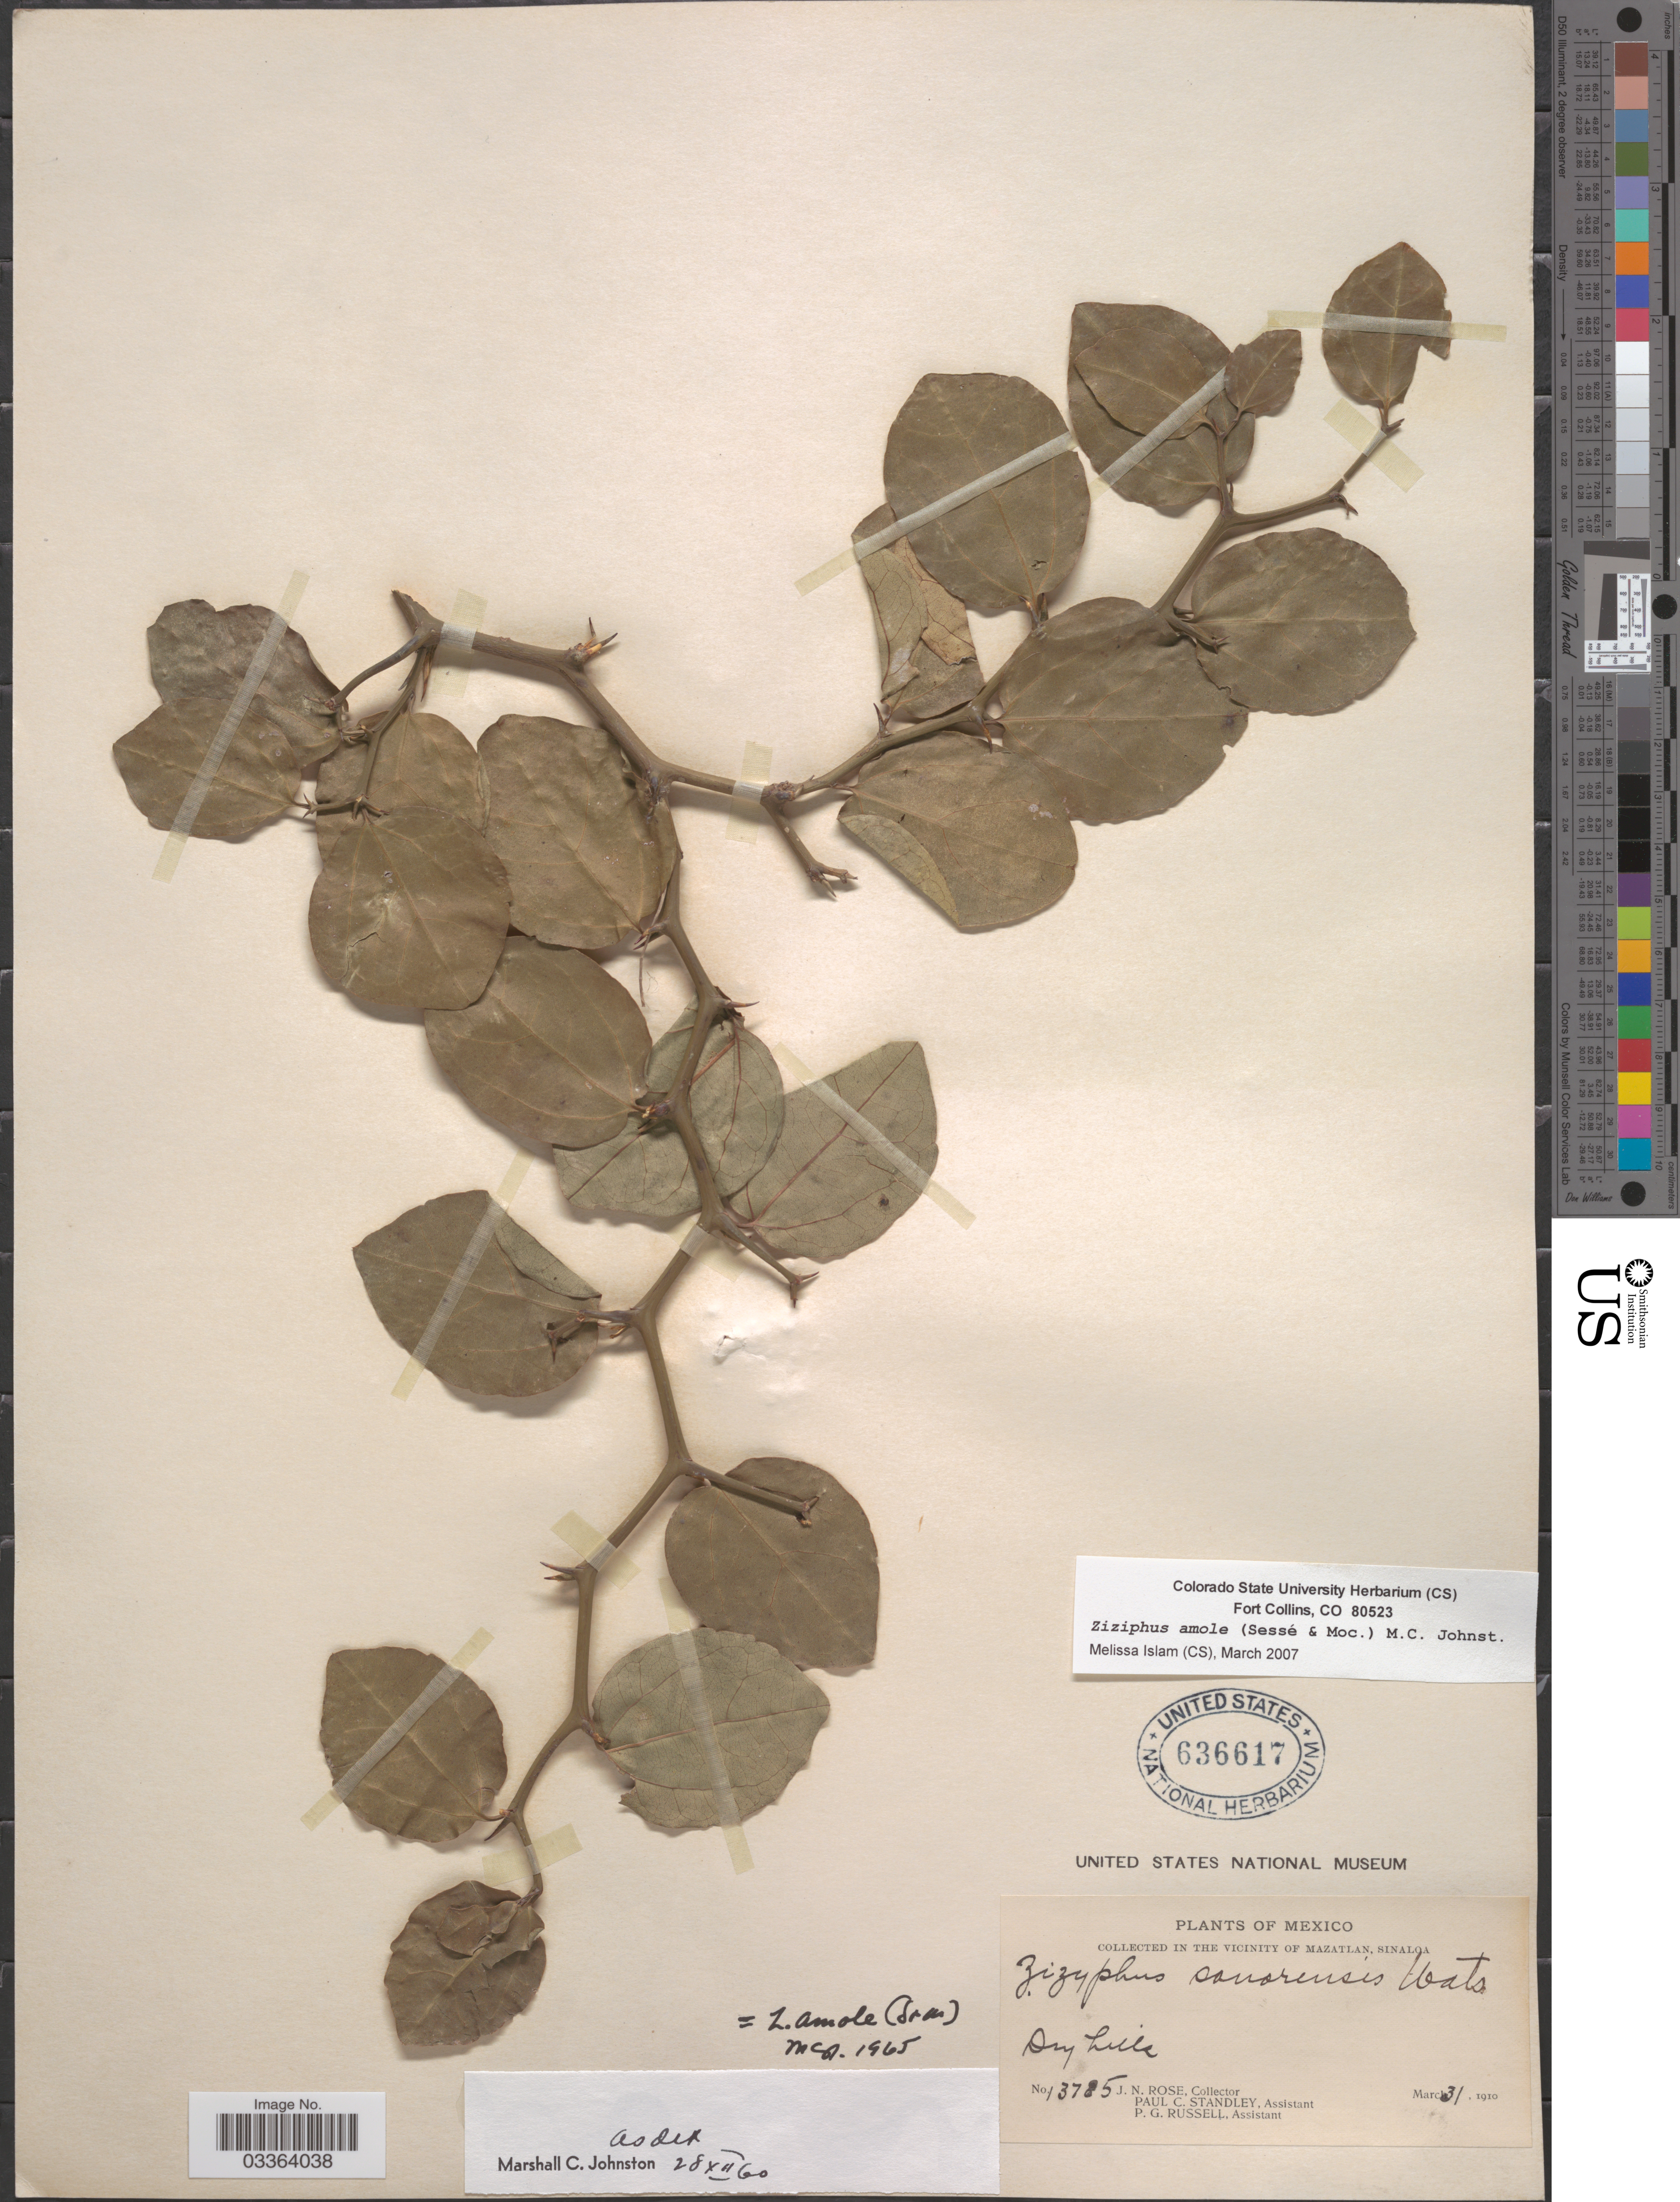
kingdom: Plantae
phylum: Tracheophyta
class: Magnoliopsida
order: Rosales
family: Rhamnaceae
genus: Sarcomphalus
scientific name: Sarcomphalus amole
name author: (Sessé & Moc.) Hauenschild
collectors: J. N. Rose, P. C. Standley & P. G. Russell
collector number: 13785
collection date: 1910-03-31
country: Mexico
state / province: Sinaloa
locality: In the vicinity of Mazatlan.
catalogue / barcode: US 636617